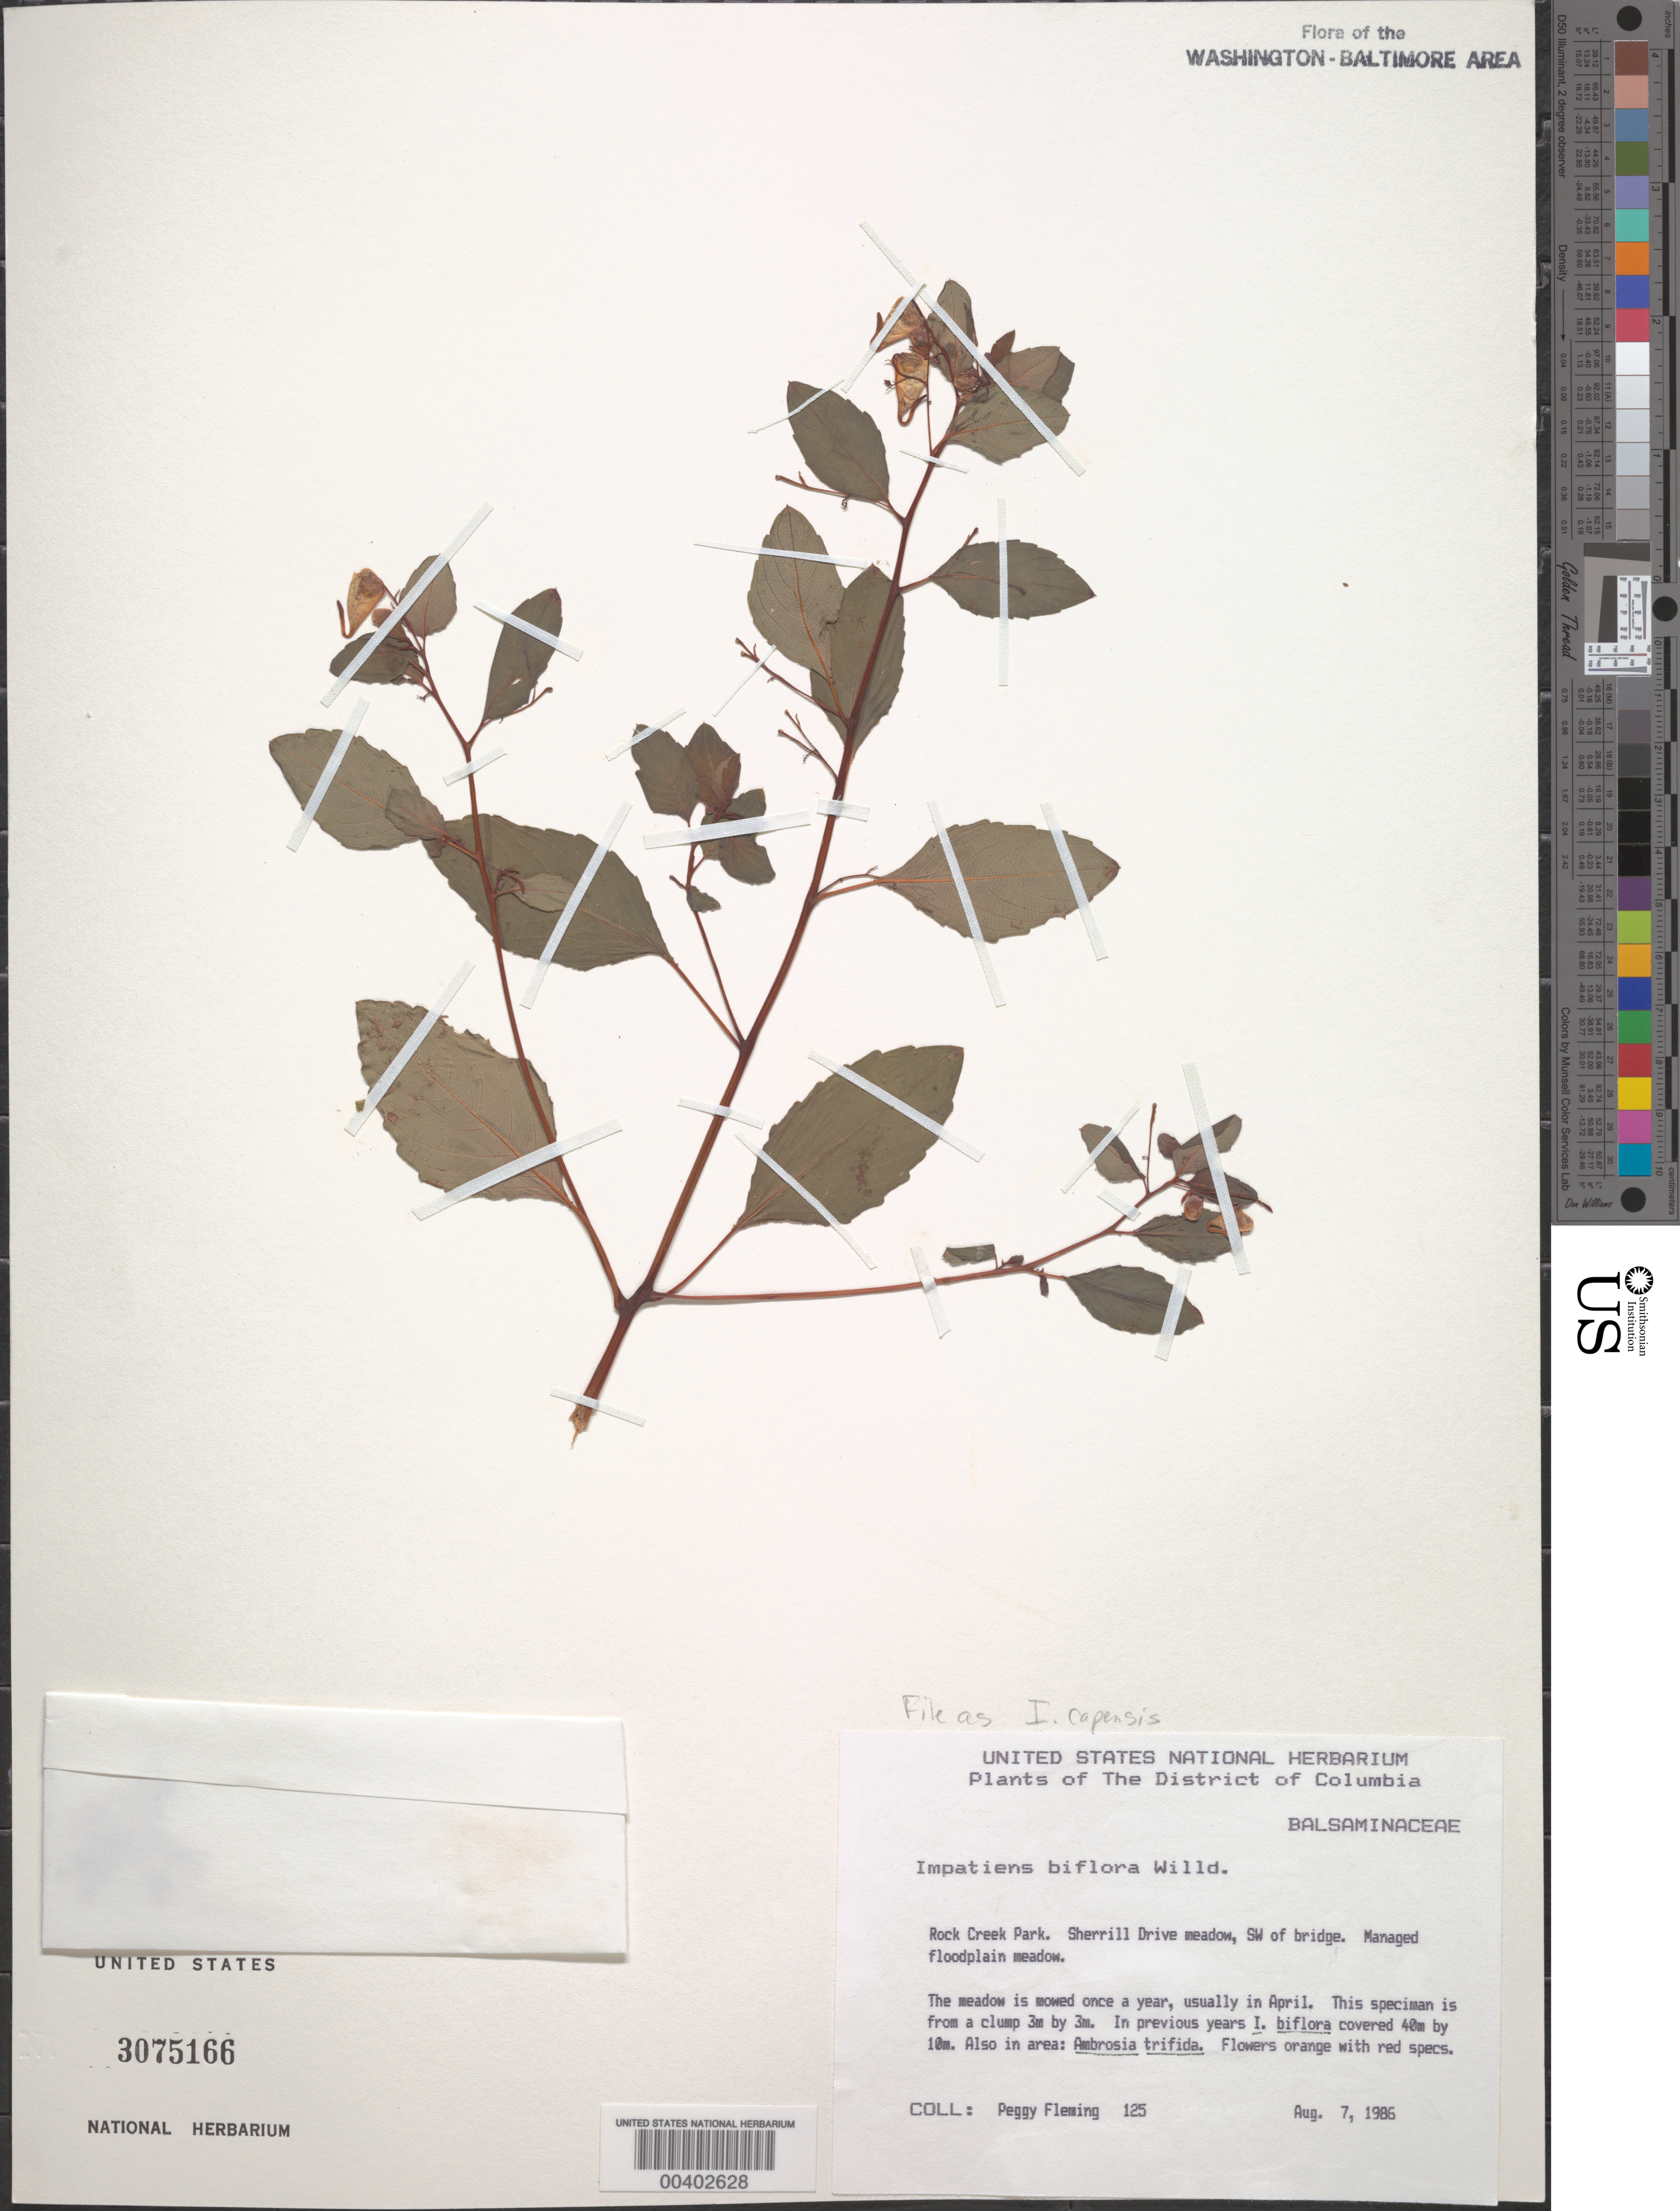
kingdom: Plantae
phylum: Tracheophyta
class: Magnoliopsida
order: Ericales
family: Balsaminaceae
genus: Impatiens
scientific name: Impatiens capensis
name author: Meerb.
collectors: P. Fleming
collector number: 125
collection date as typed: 07 Aug 1986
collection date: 1986-08-07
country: United States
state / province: District of Columbia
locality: Rock Creek Park, Sherrill Drive, SW of Bridge Rock Creek Park & vicinity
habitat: Managed floodplain meadow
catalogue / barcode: US 3075166